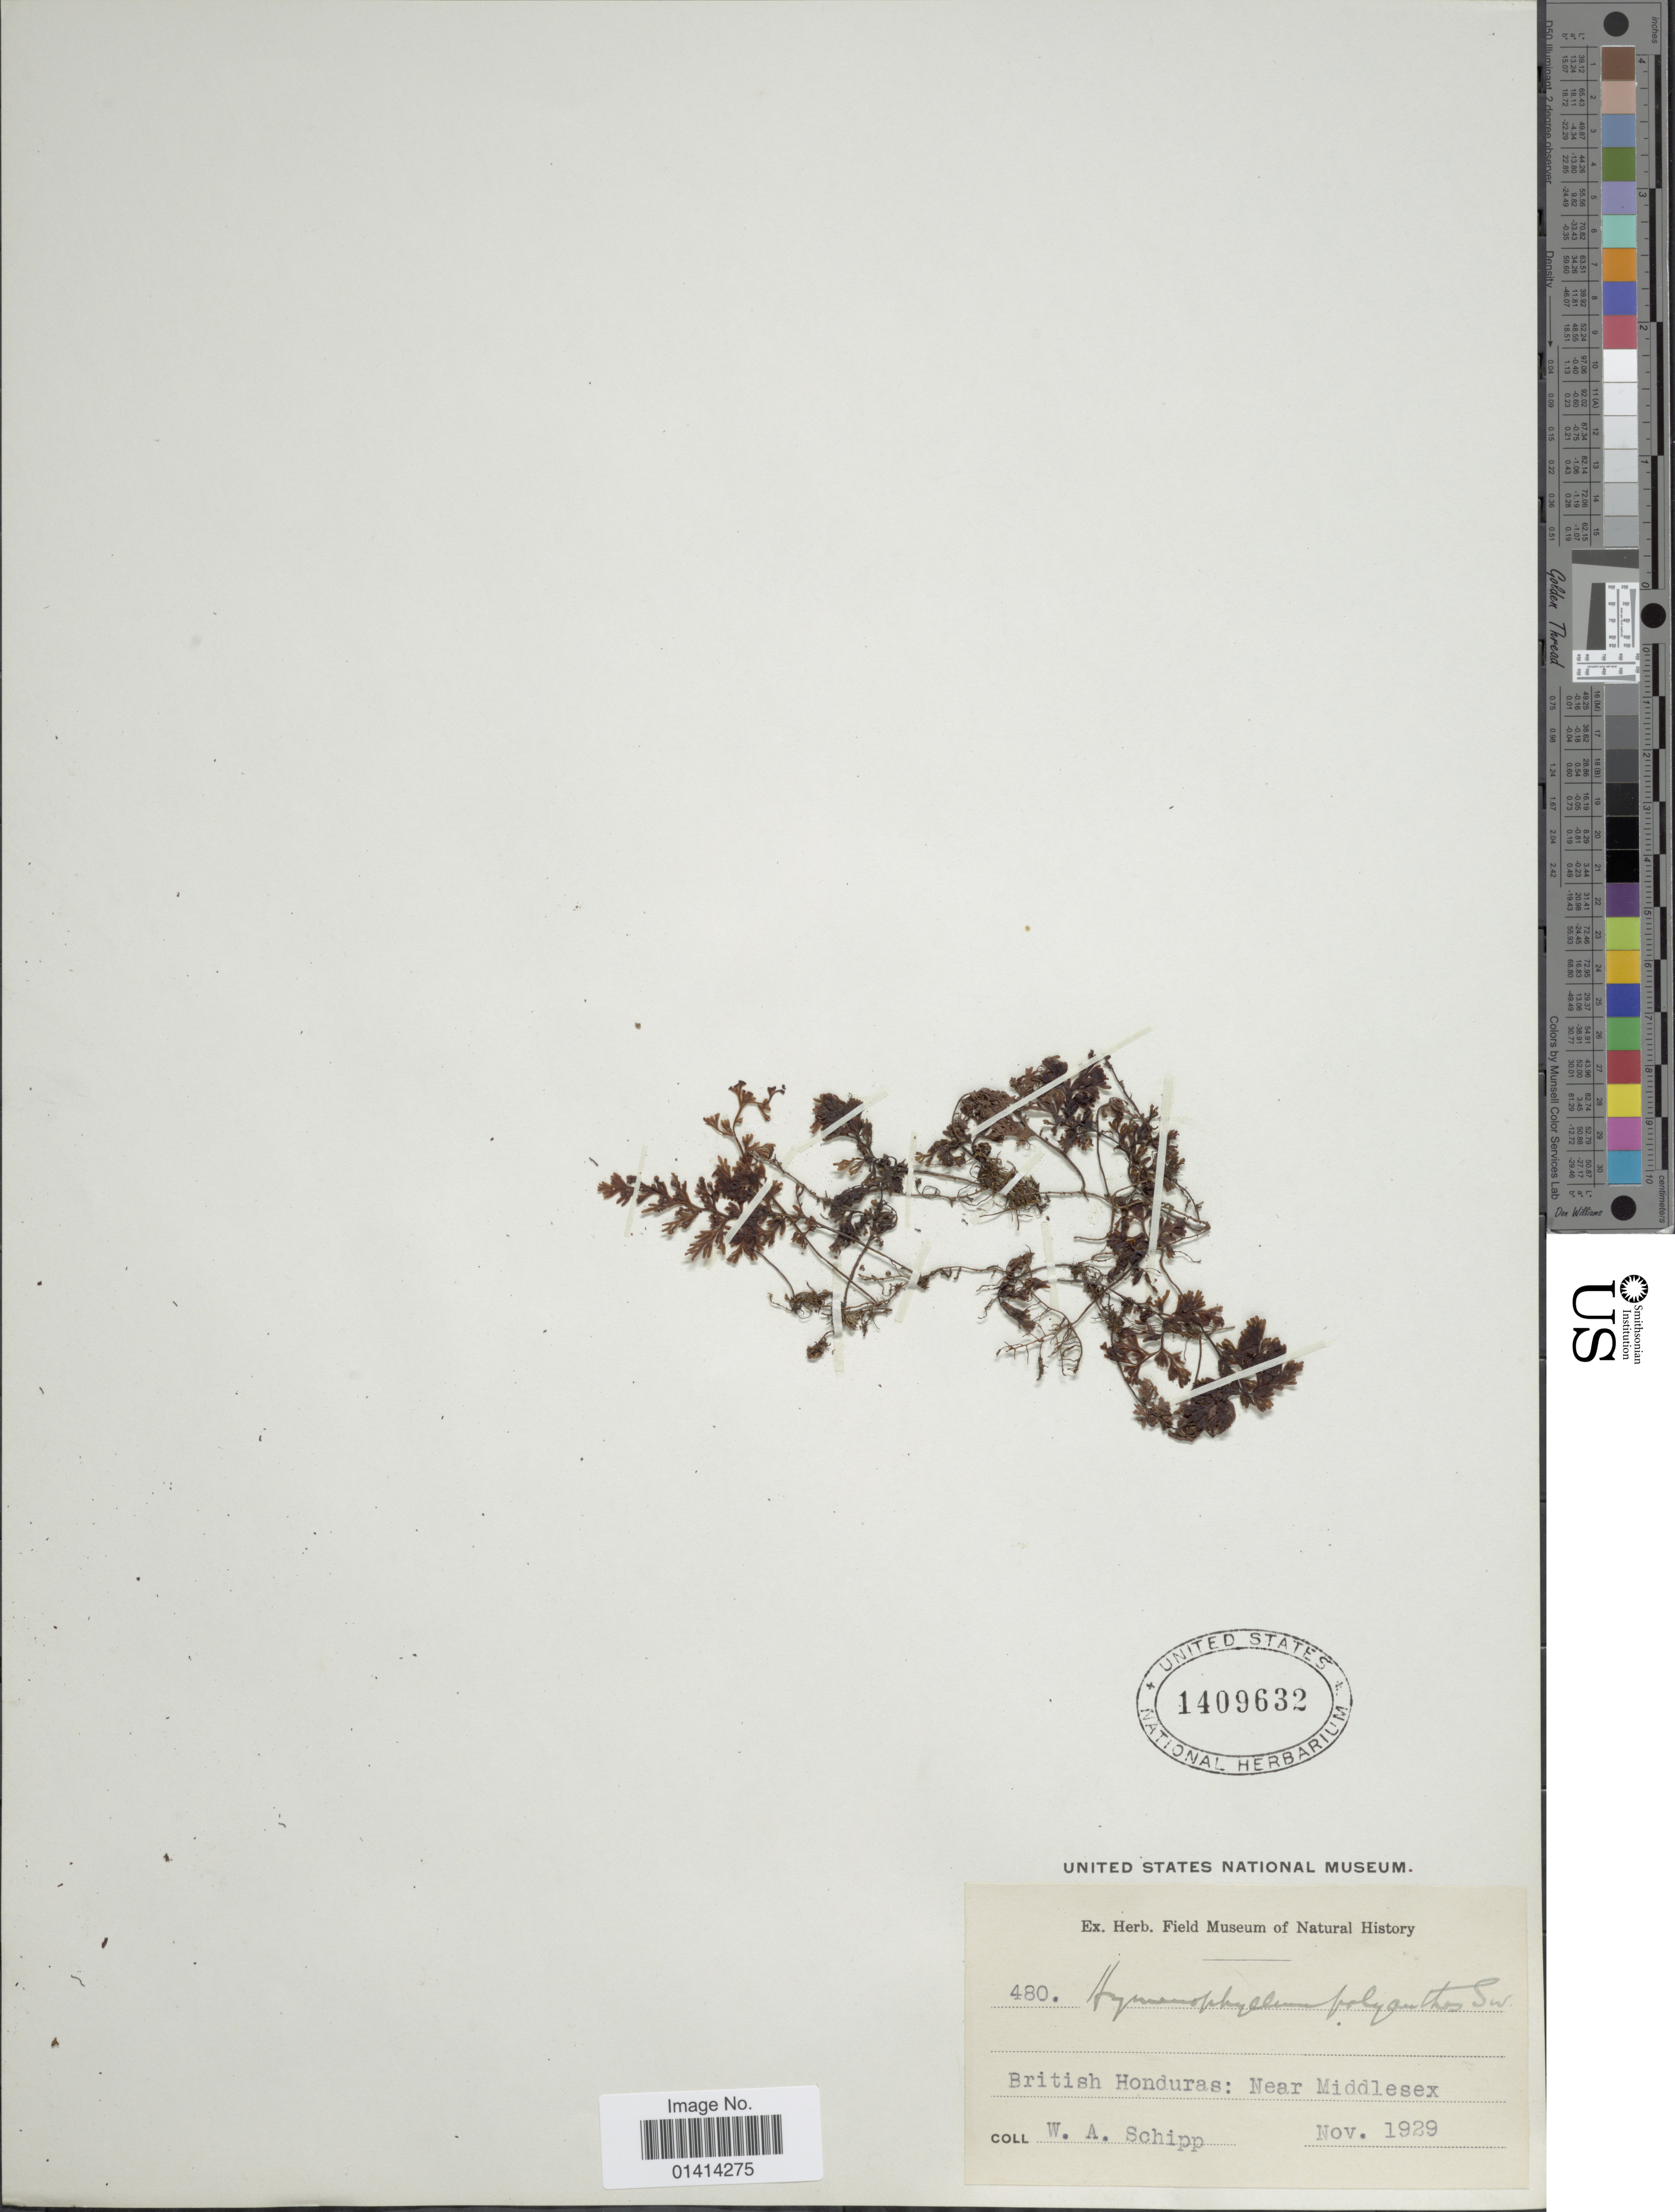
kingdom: Plantae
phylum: Tracheophyta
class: Polypodiopsida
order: Hymenophyllales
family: Hymenophyllaceae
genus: Hymenophyllum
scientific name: Hymenophyllum polyanthos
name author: (Sw.) Sw.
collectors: W. Schipp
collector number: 480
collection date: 1929-11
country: Belize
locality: British Honduras: Near Middlesex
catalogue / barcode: US 1409632